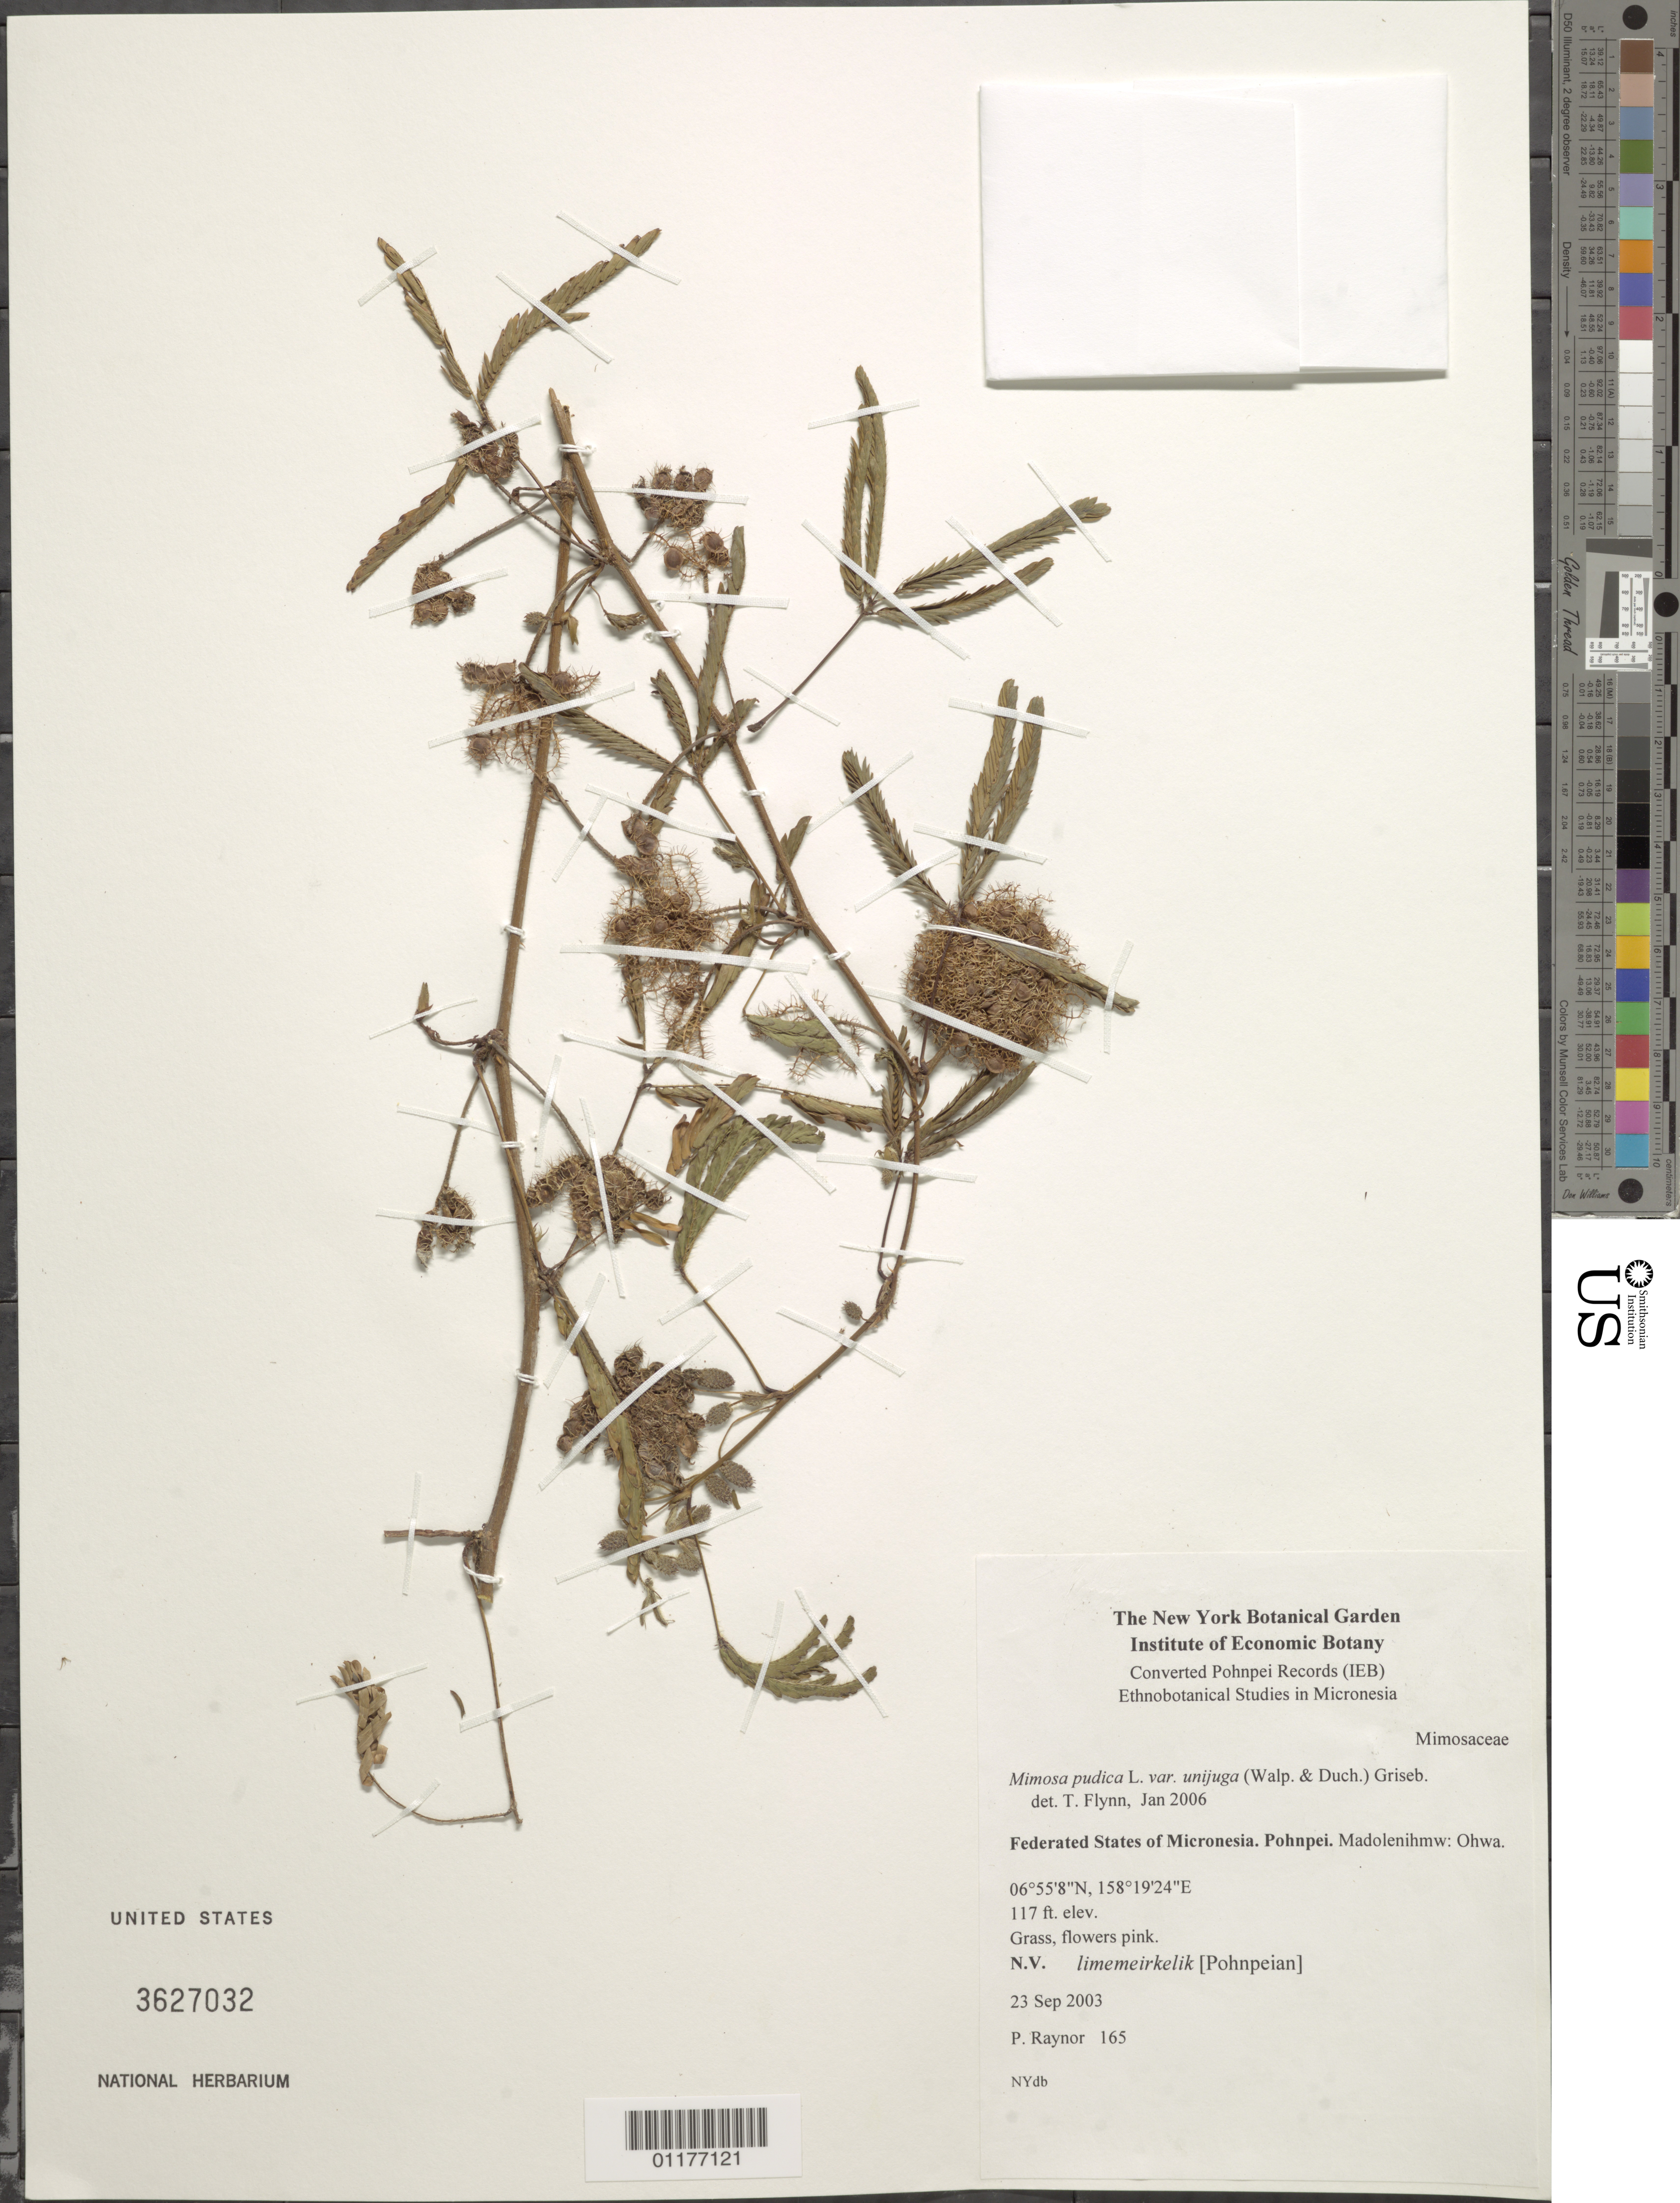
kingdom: Plantae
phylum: Tracheophyta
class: Magnoliopsida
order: Fabales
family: Fabaceae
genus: Mimosa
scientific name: Mimosa pudica var. unijuga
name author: (Walp. & Duchass.) Griseb.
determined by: Flynn, T.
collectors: P. Raynor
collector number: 165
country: Micronesia, Federated States of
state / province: Pohnpei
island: Pohnpei [Ponape]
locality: Madolenihmw, Ohwa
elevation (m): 36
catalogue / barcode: US 3627032